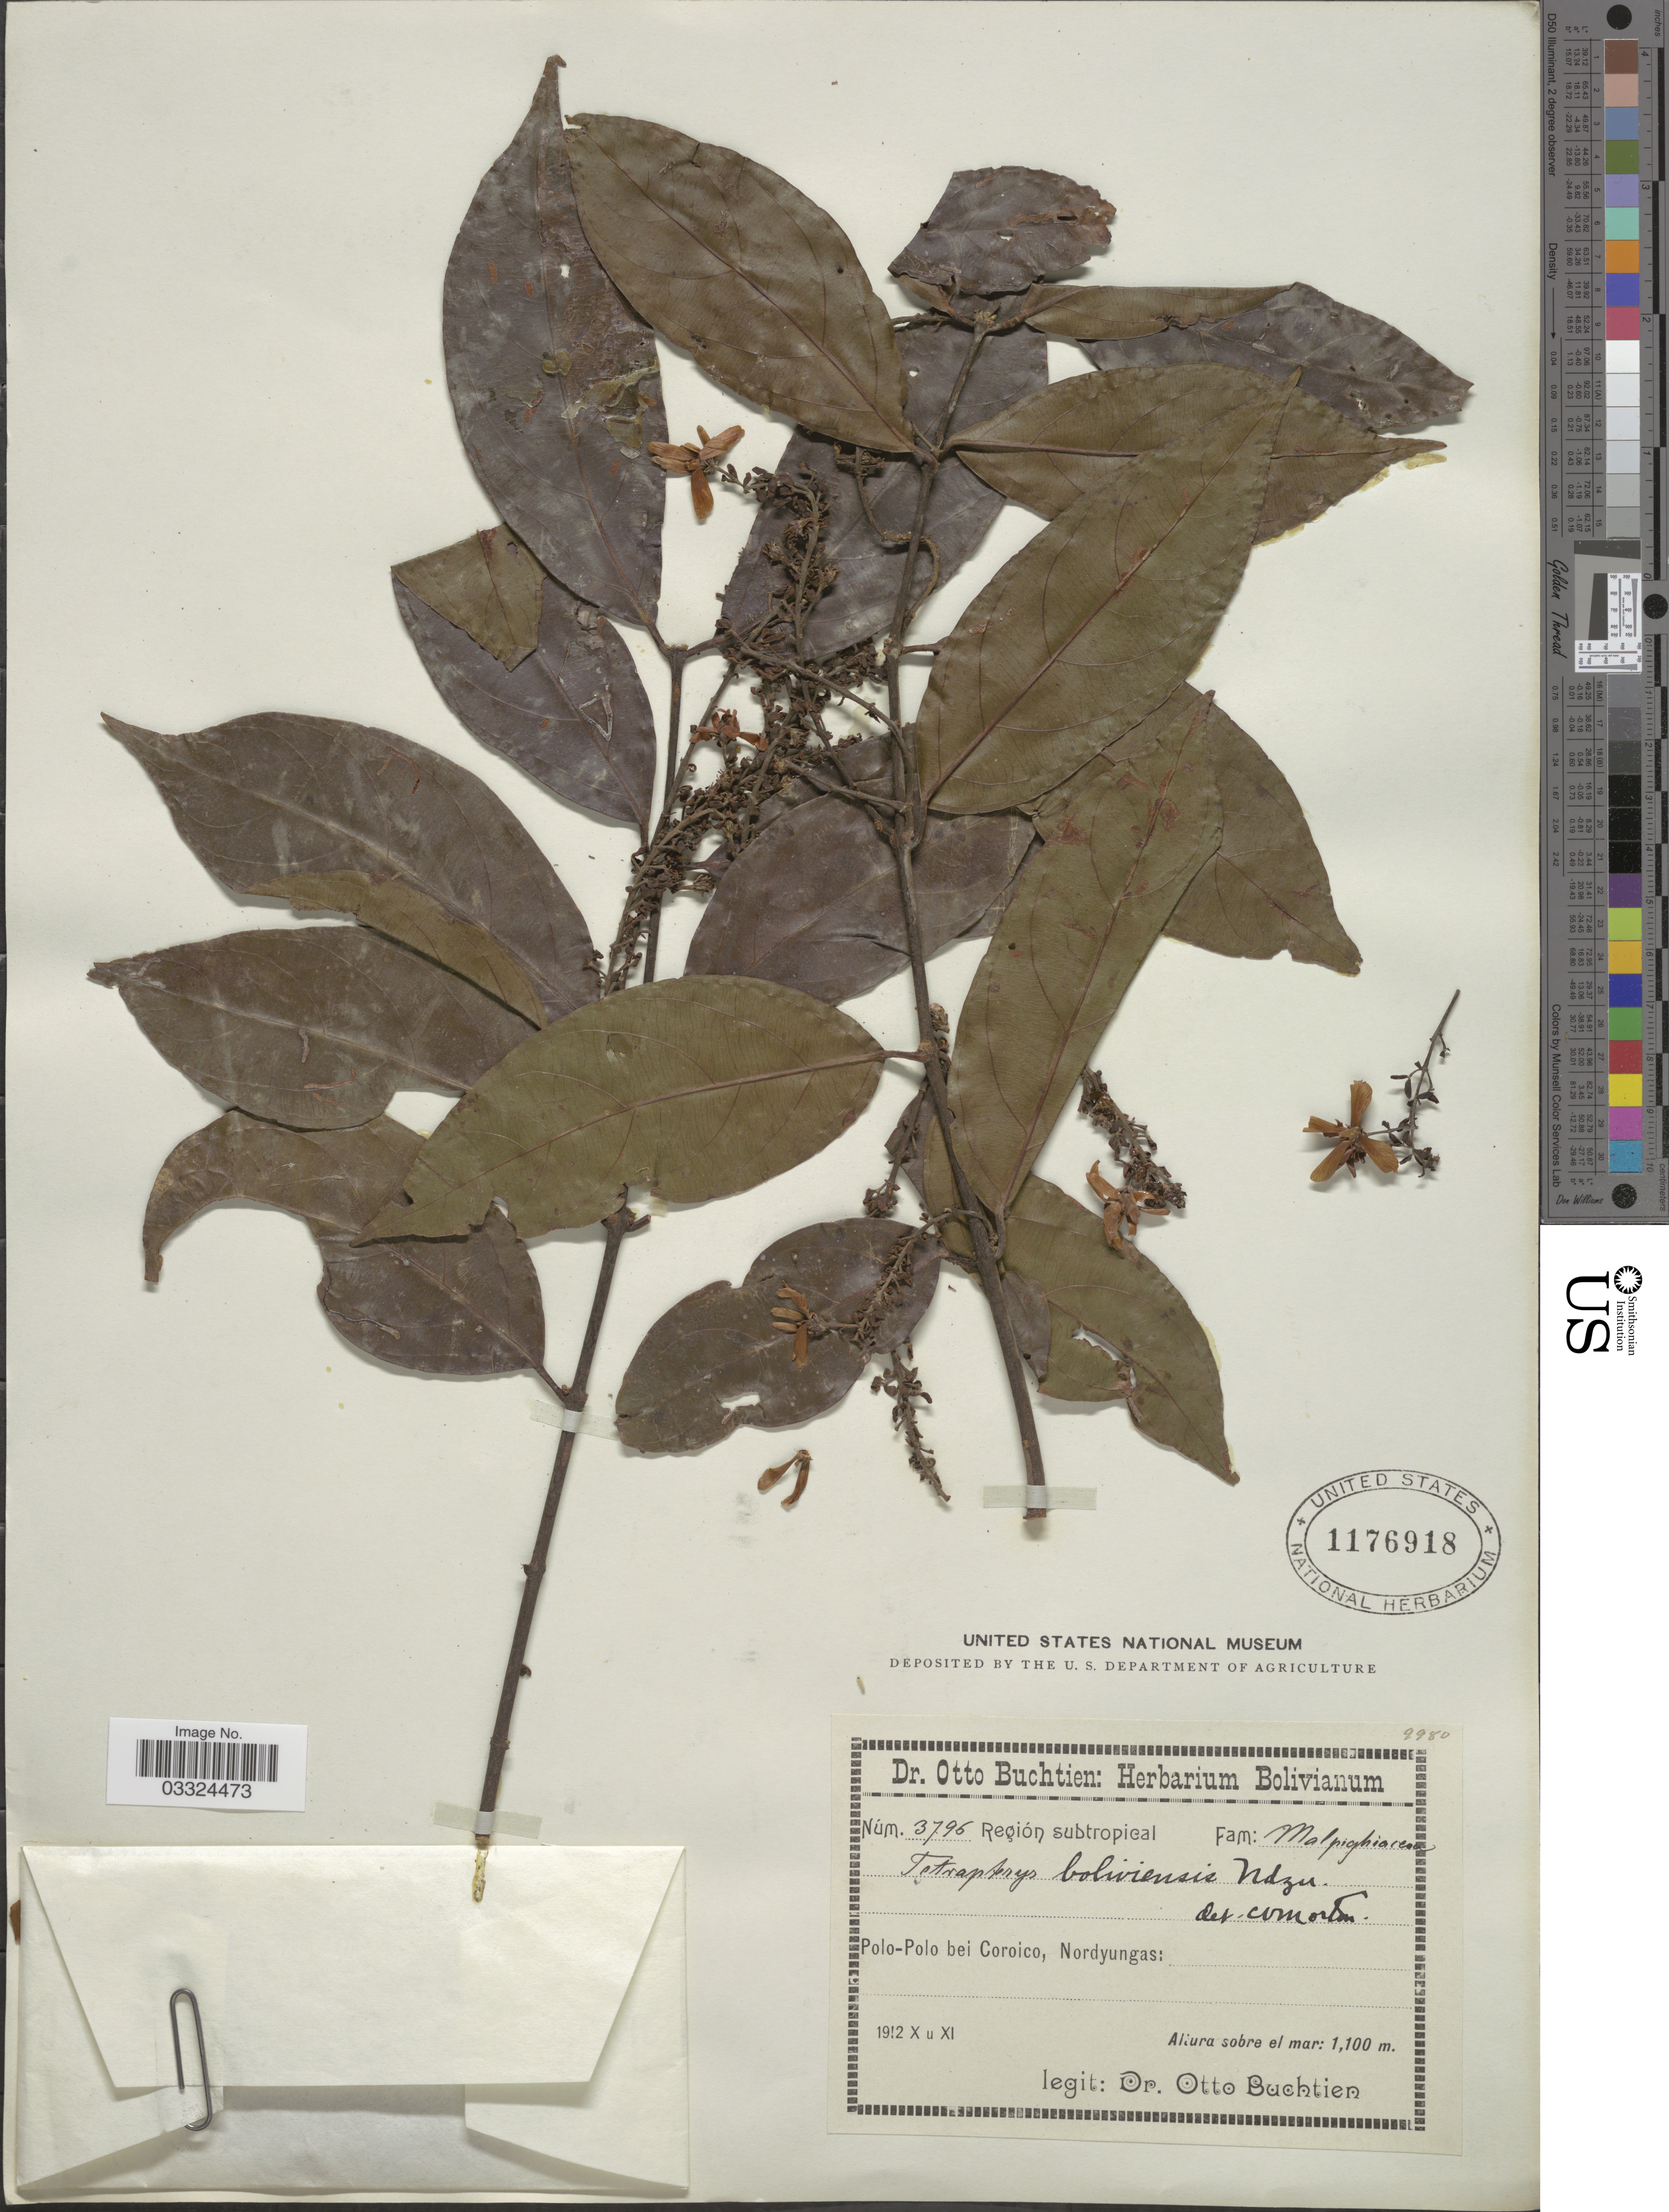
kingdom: Plantae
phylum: Tracheophyta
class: Magnoliopsida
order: Malpighiales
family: Malpighiaceae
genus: Glicophyllum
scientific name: Glicophyllum stylopterum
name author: (A. Juss.) R.F. Almeida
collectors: O. Buchtien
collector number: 3796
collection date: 1912-10/1912-11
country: Bolivia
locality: Polo-Polo bei Coroico, Nordyungas.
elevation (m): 1100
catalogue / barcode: US 1176918